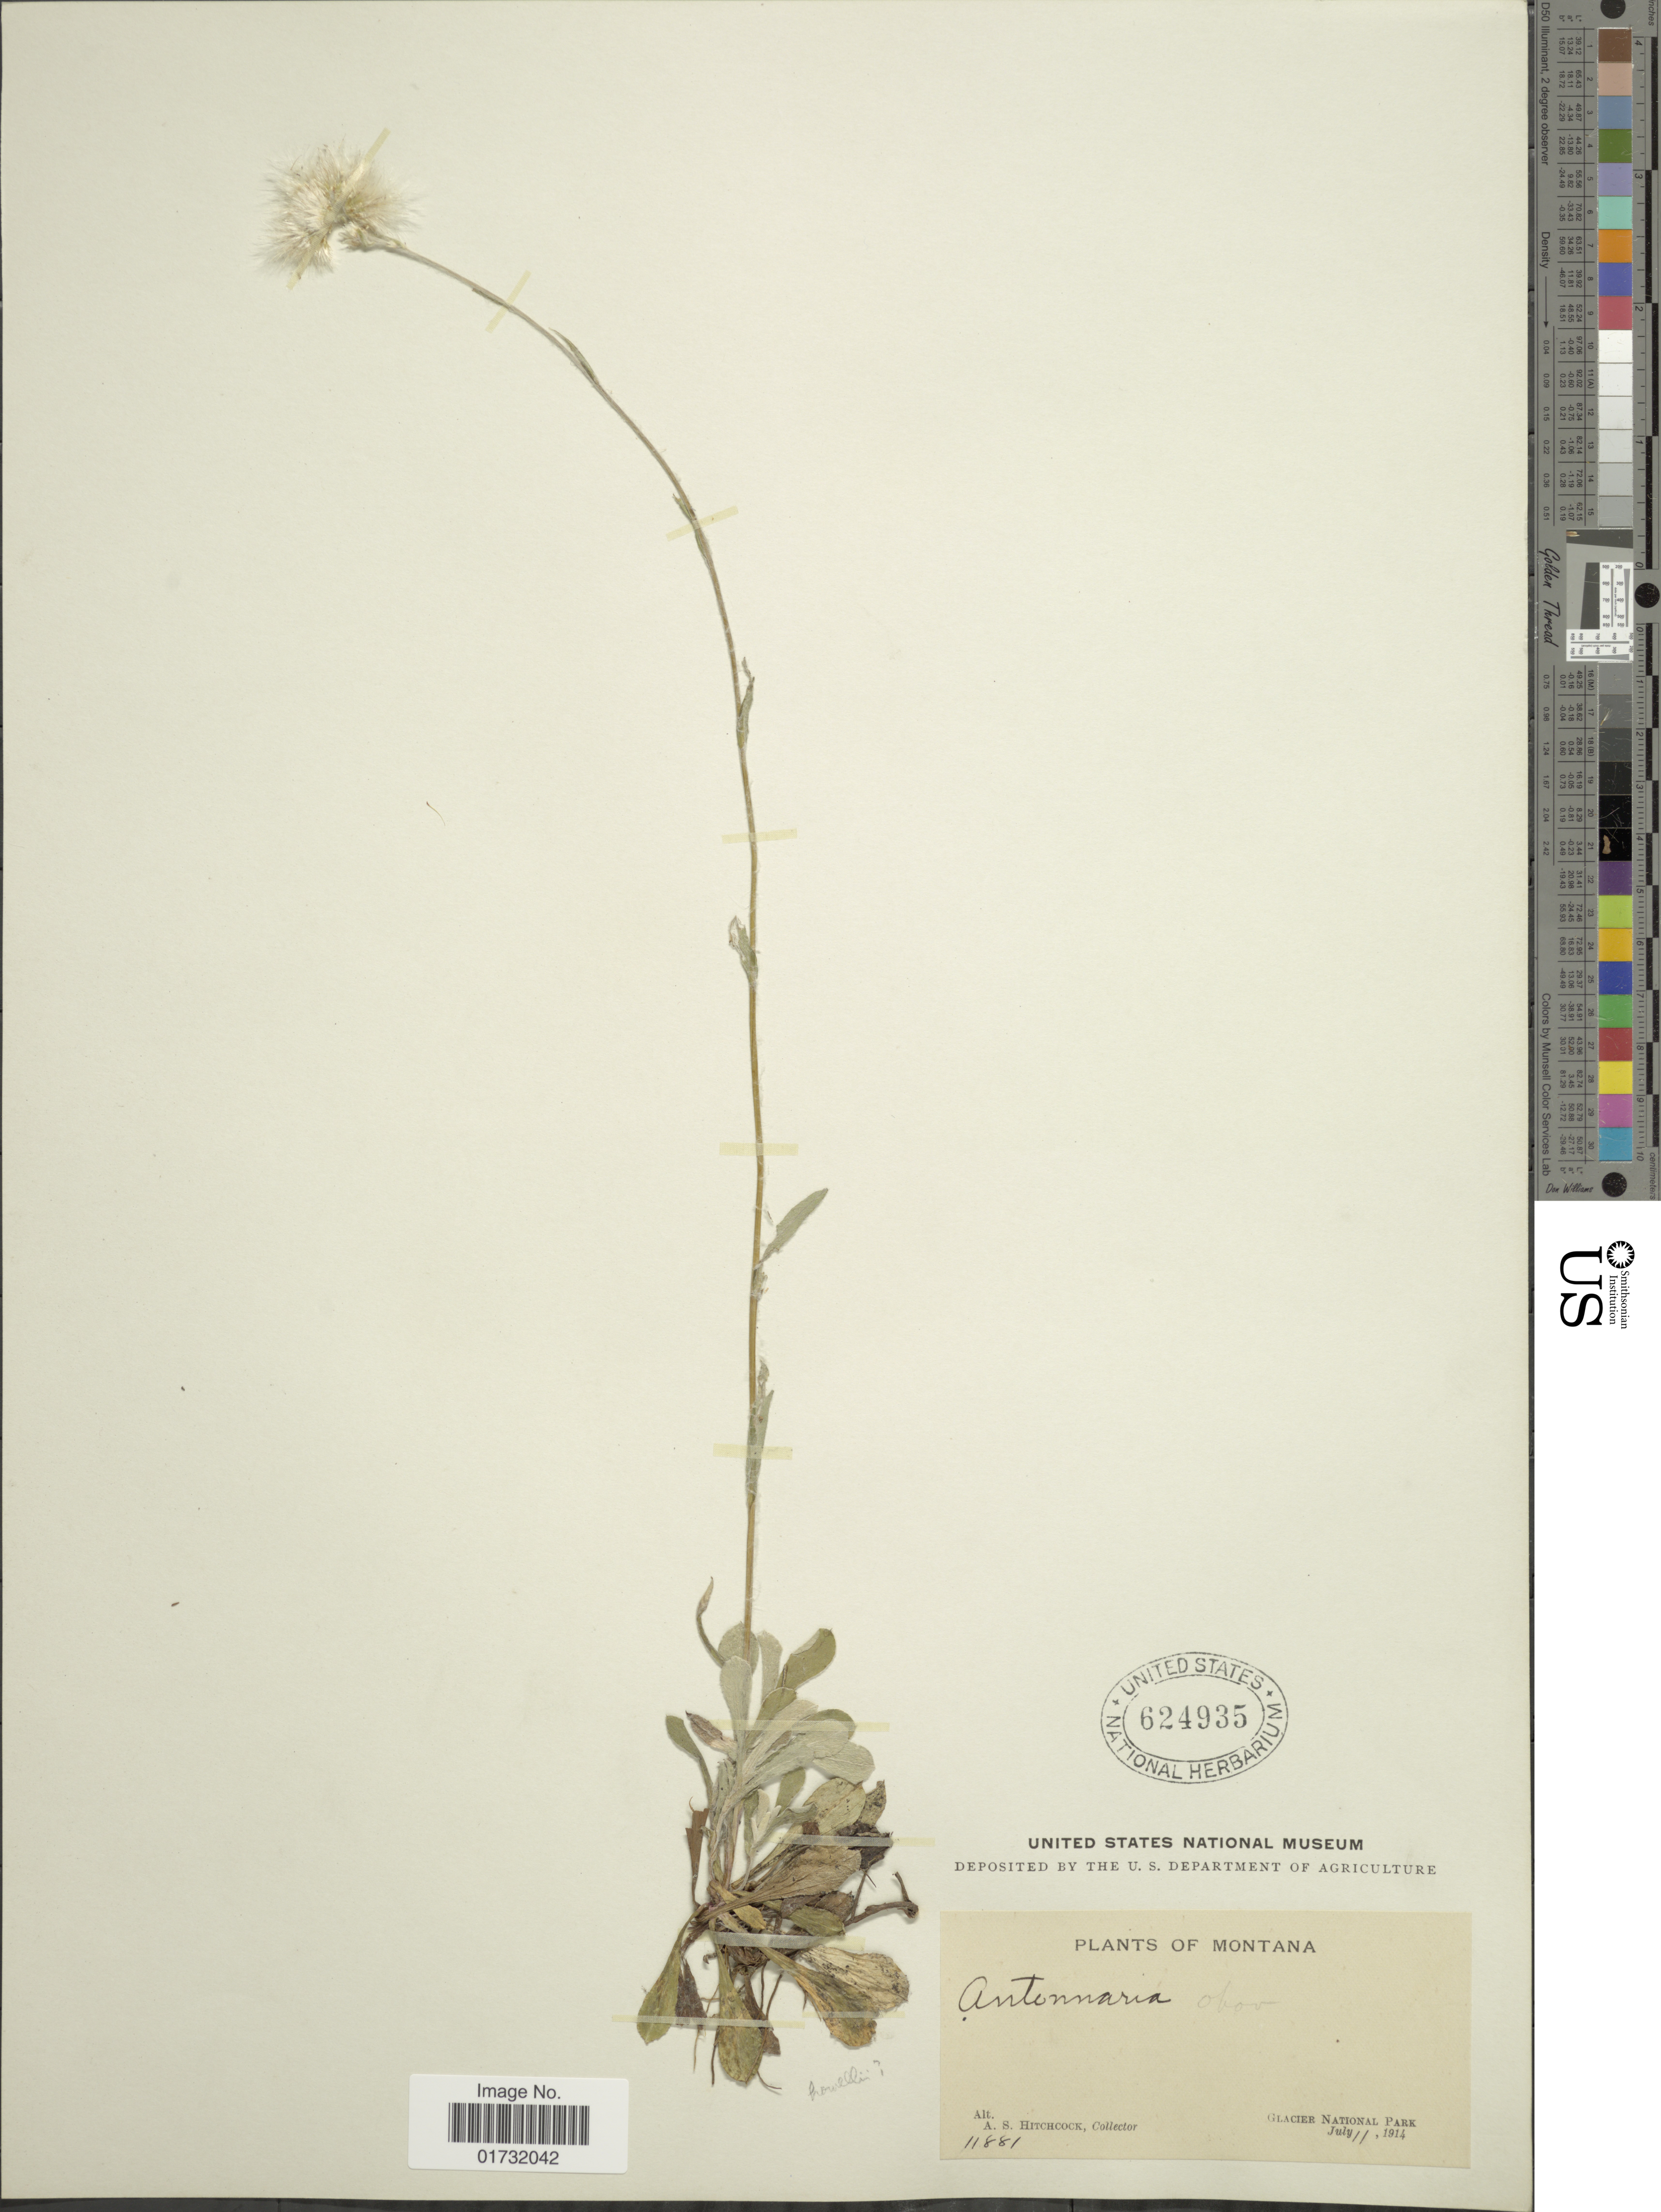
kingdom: Plantae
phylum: Tracheophyta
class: Magnoliopsida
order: Asterales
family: Asteraceae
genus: Antennaria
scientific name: Antennaria obovata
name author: E.E. Nelson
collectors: A. S. Hitchcock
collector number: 11881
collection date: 1914-07-11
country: United States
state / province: Montana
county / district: Flathead / Glacier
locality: Glacier National Park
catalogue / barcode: US 624935